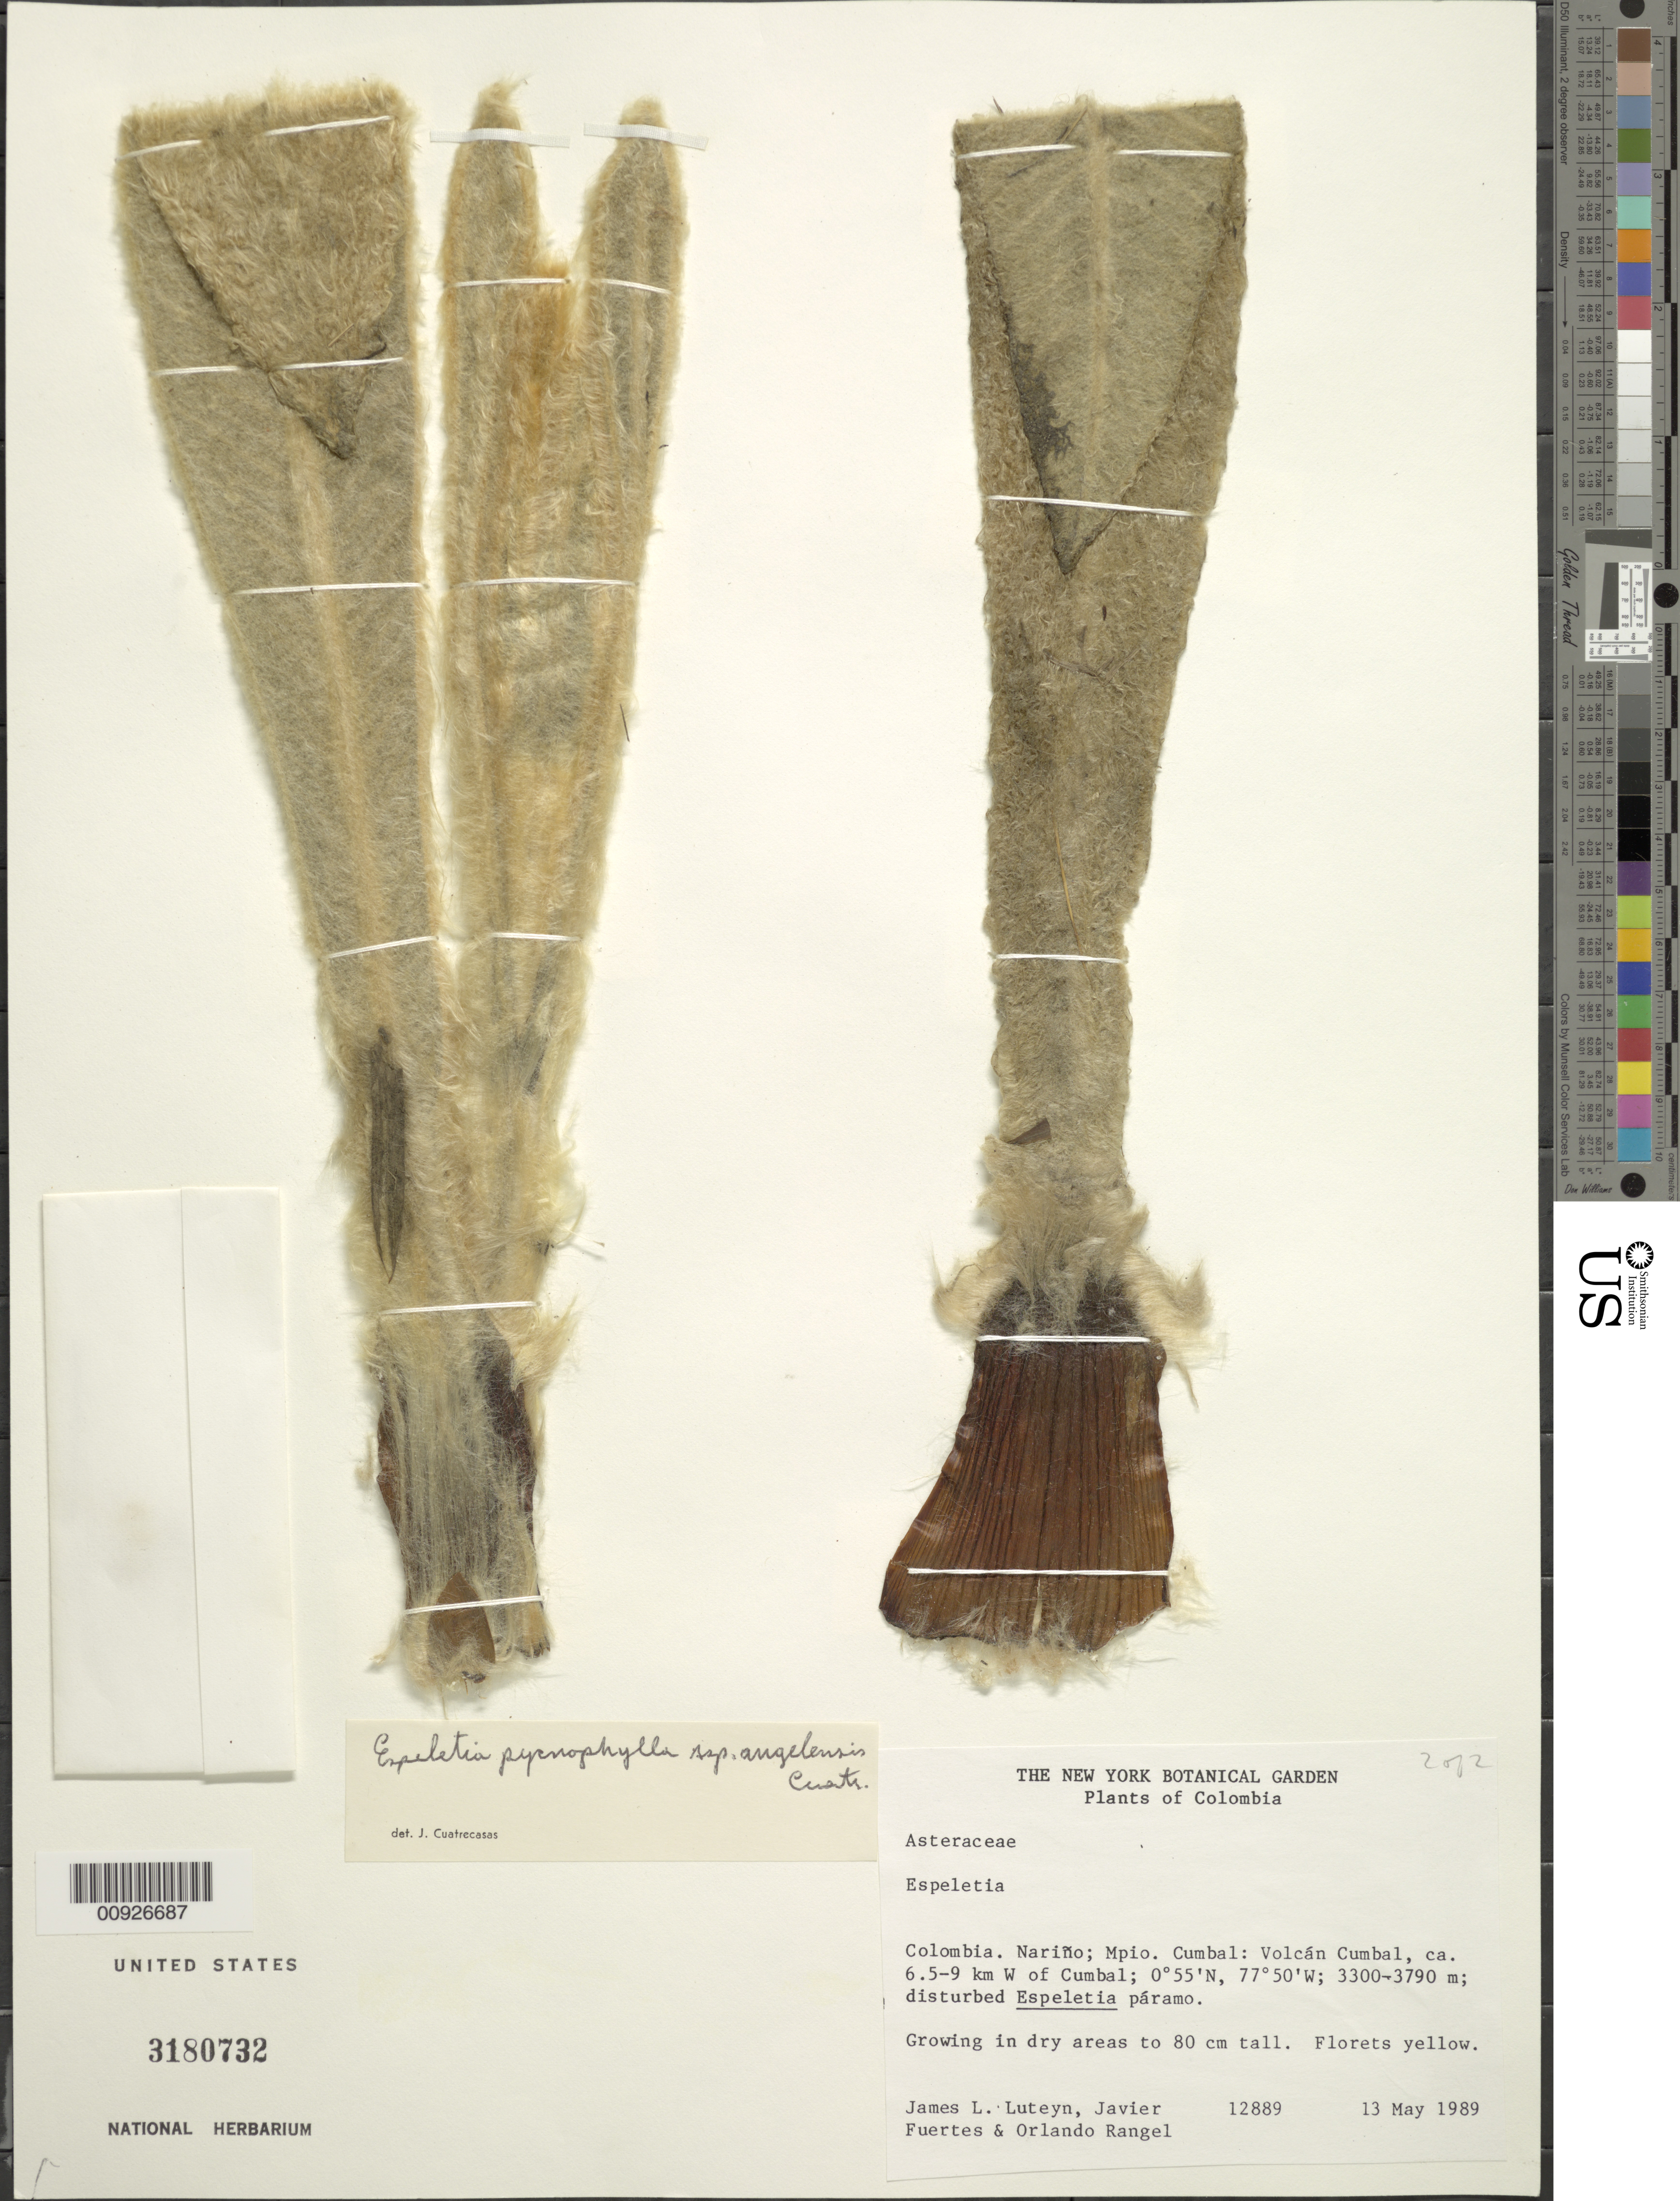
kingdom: Plantae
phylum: Tracheophyta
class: Magnoliopsida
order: Asterales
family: Asteraceae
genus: Espeletia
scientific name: Espeletia pycnophylla subsp. angelensis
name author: Cuatrec.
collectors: J. L. Luteyn, J. Fuertes & J. O. Rangel Ch.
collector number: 12889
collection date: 1989-05-13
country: Colombia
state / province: Nariño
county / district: M. Cumbal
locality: Volcán Cumbal, ca. 6.5-9 km W of Cumbal.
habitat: Disturbed Espeletia páramo. Growing in dry areas.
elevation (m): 3300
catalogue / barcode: US 3180732